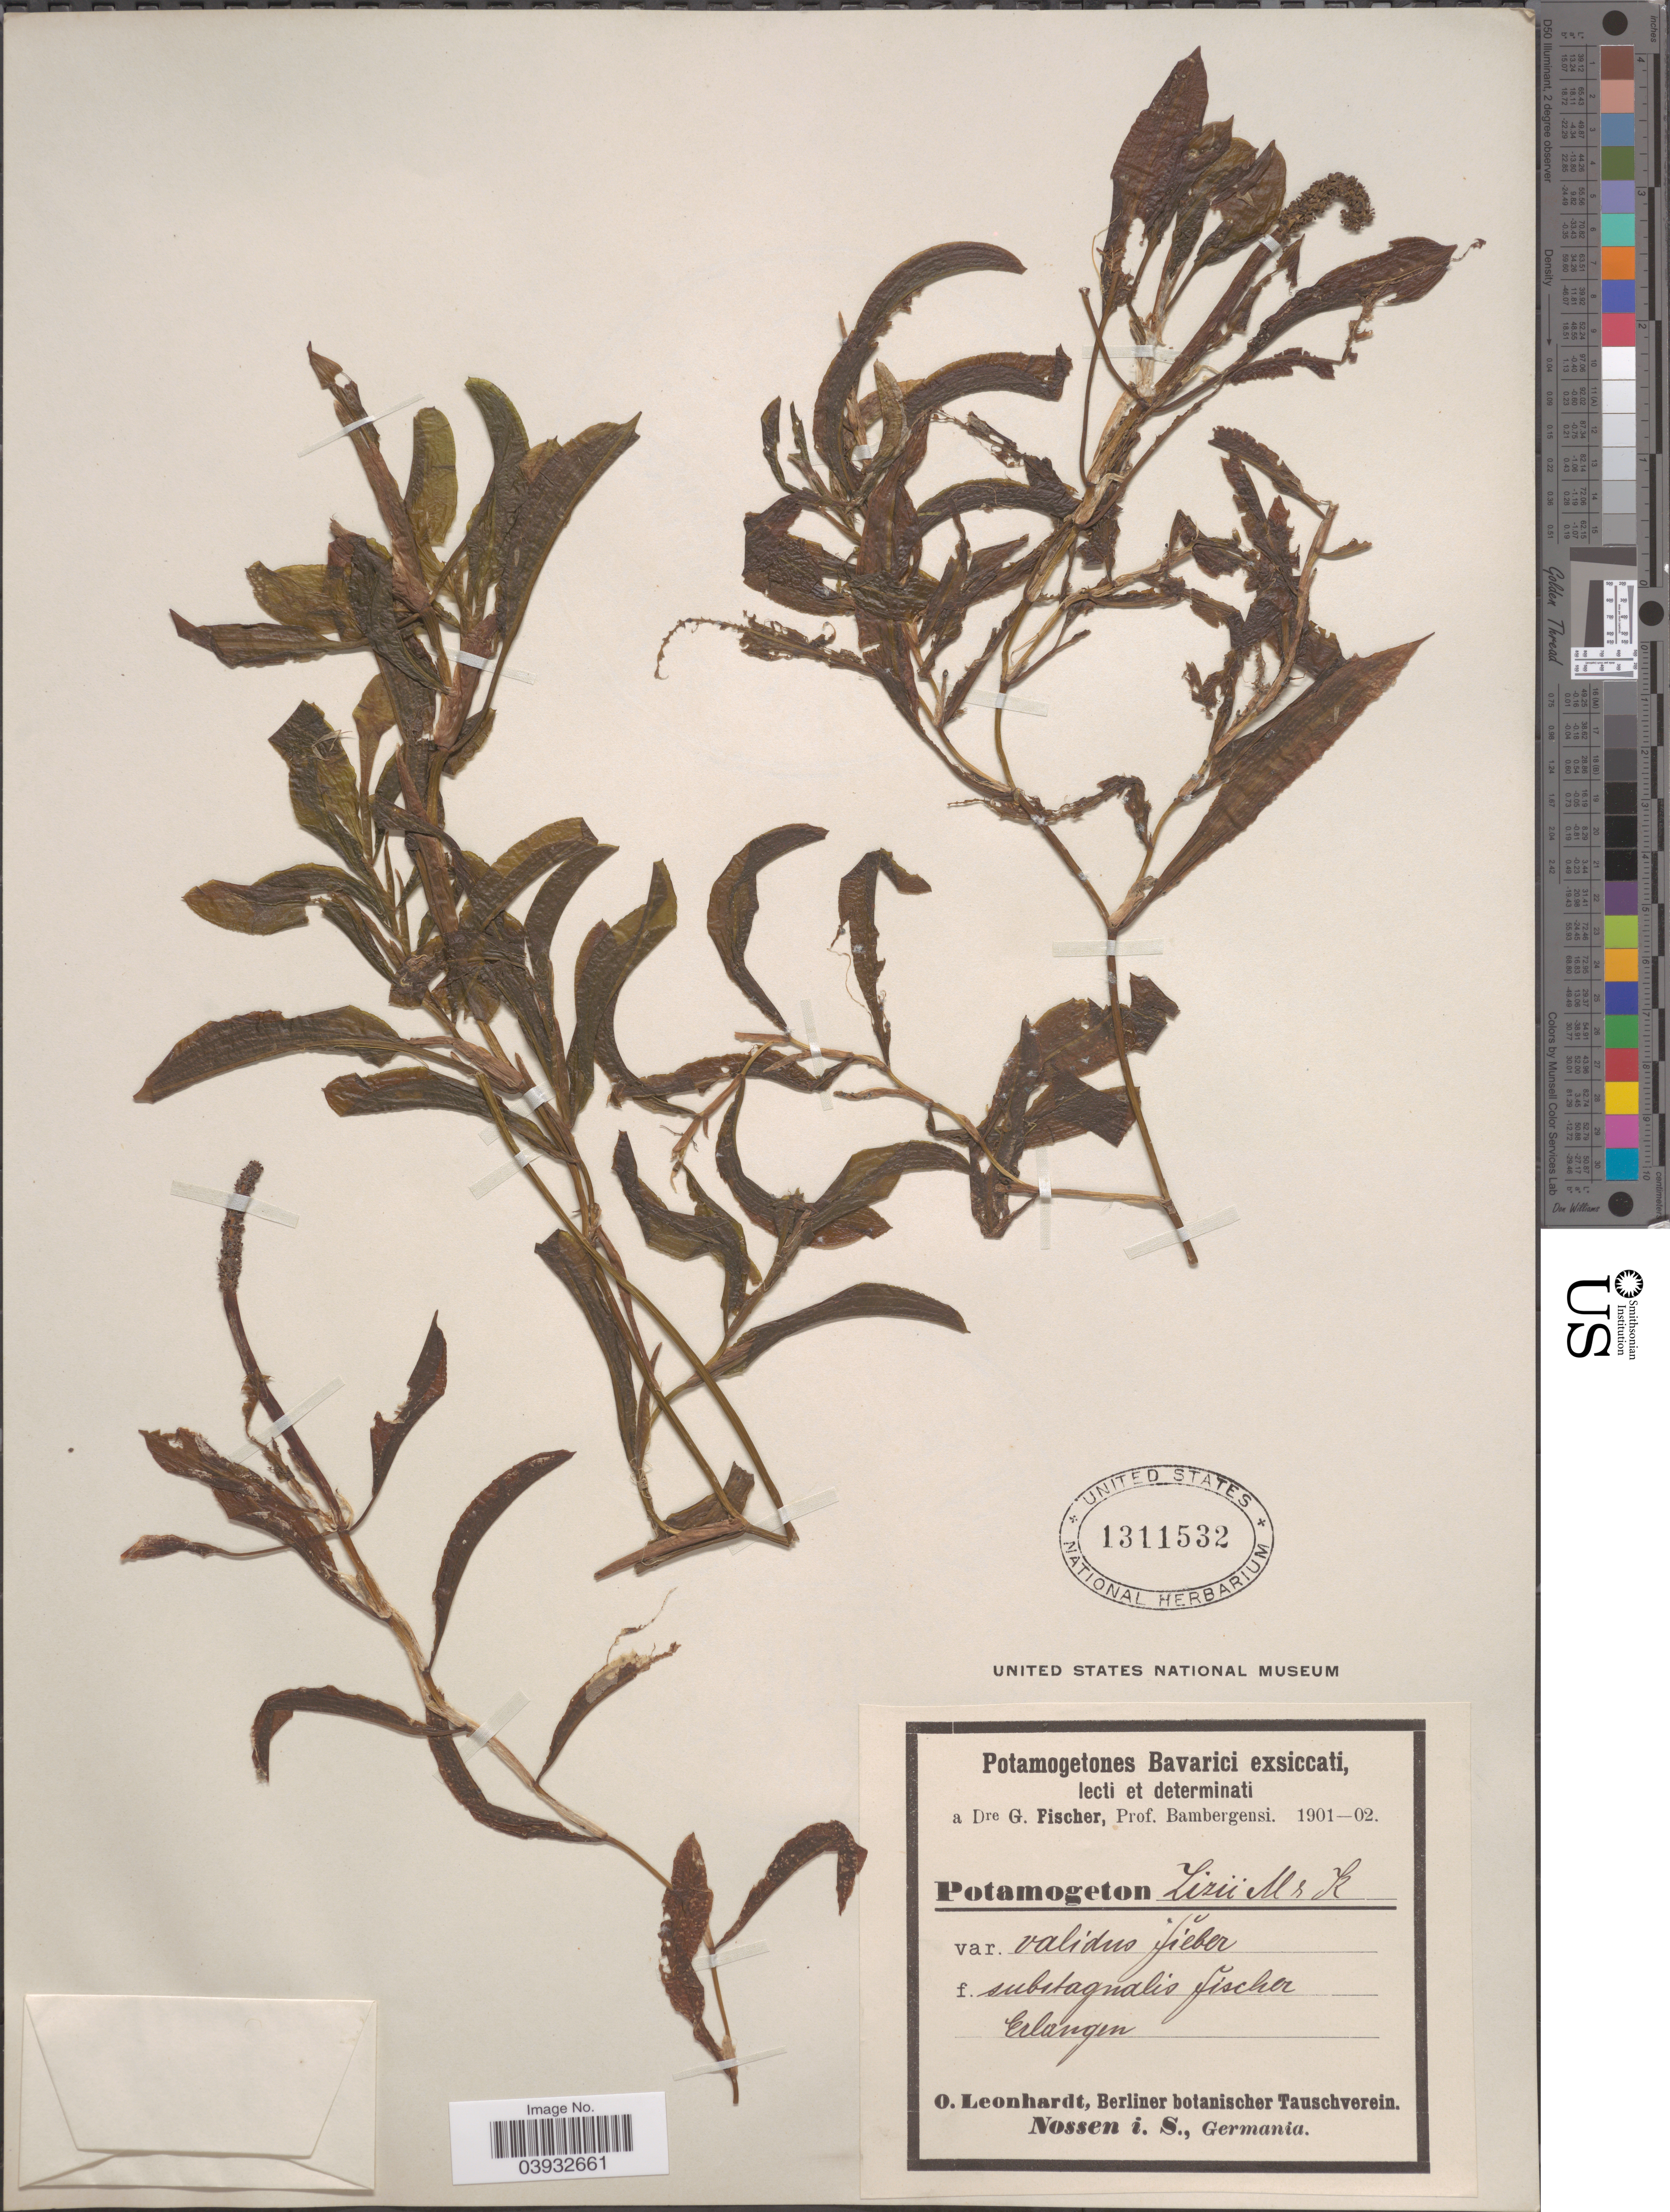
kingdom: Plantae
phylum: Tracheophyta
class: Liliopsida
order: Alismatales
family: Potamogetonaceae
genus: Potamogeton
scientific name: Potamogeton zizii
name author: Mert. & W.D.J. Koch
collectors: O. Leonhardt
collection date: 1901/1902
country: Germany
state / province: Bayern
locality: Bavirici. Subitagnalis fischer Erlange.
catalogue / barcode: US 1311532